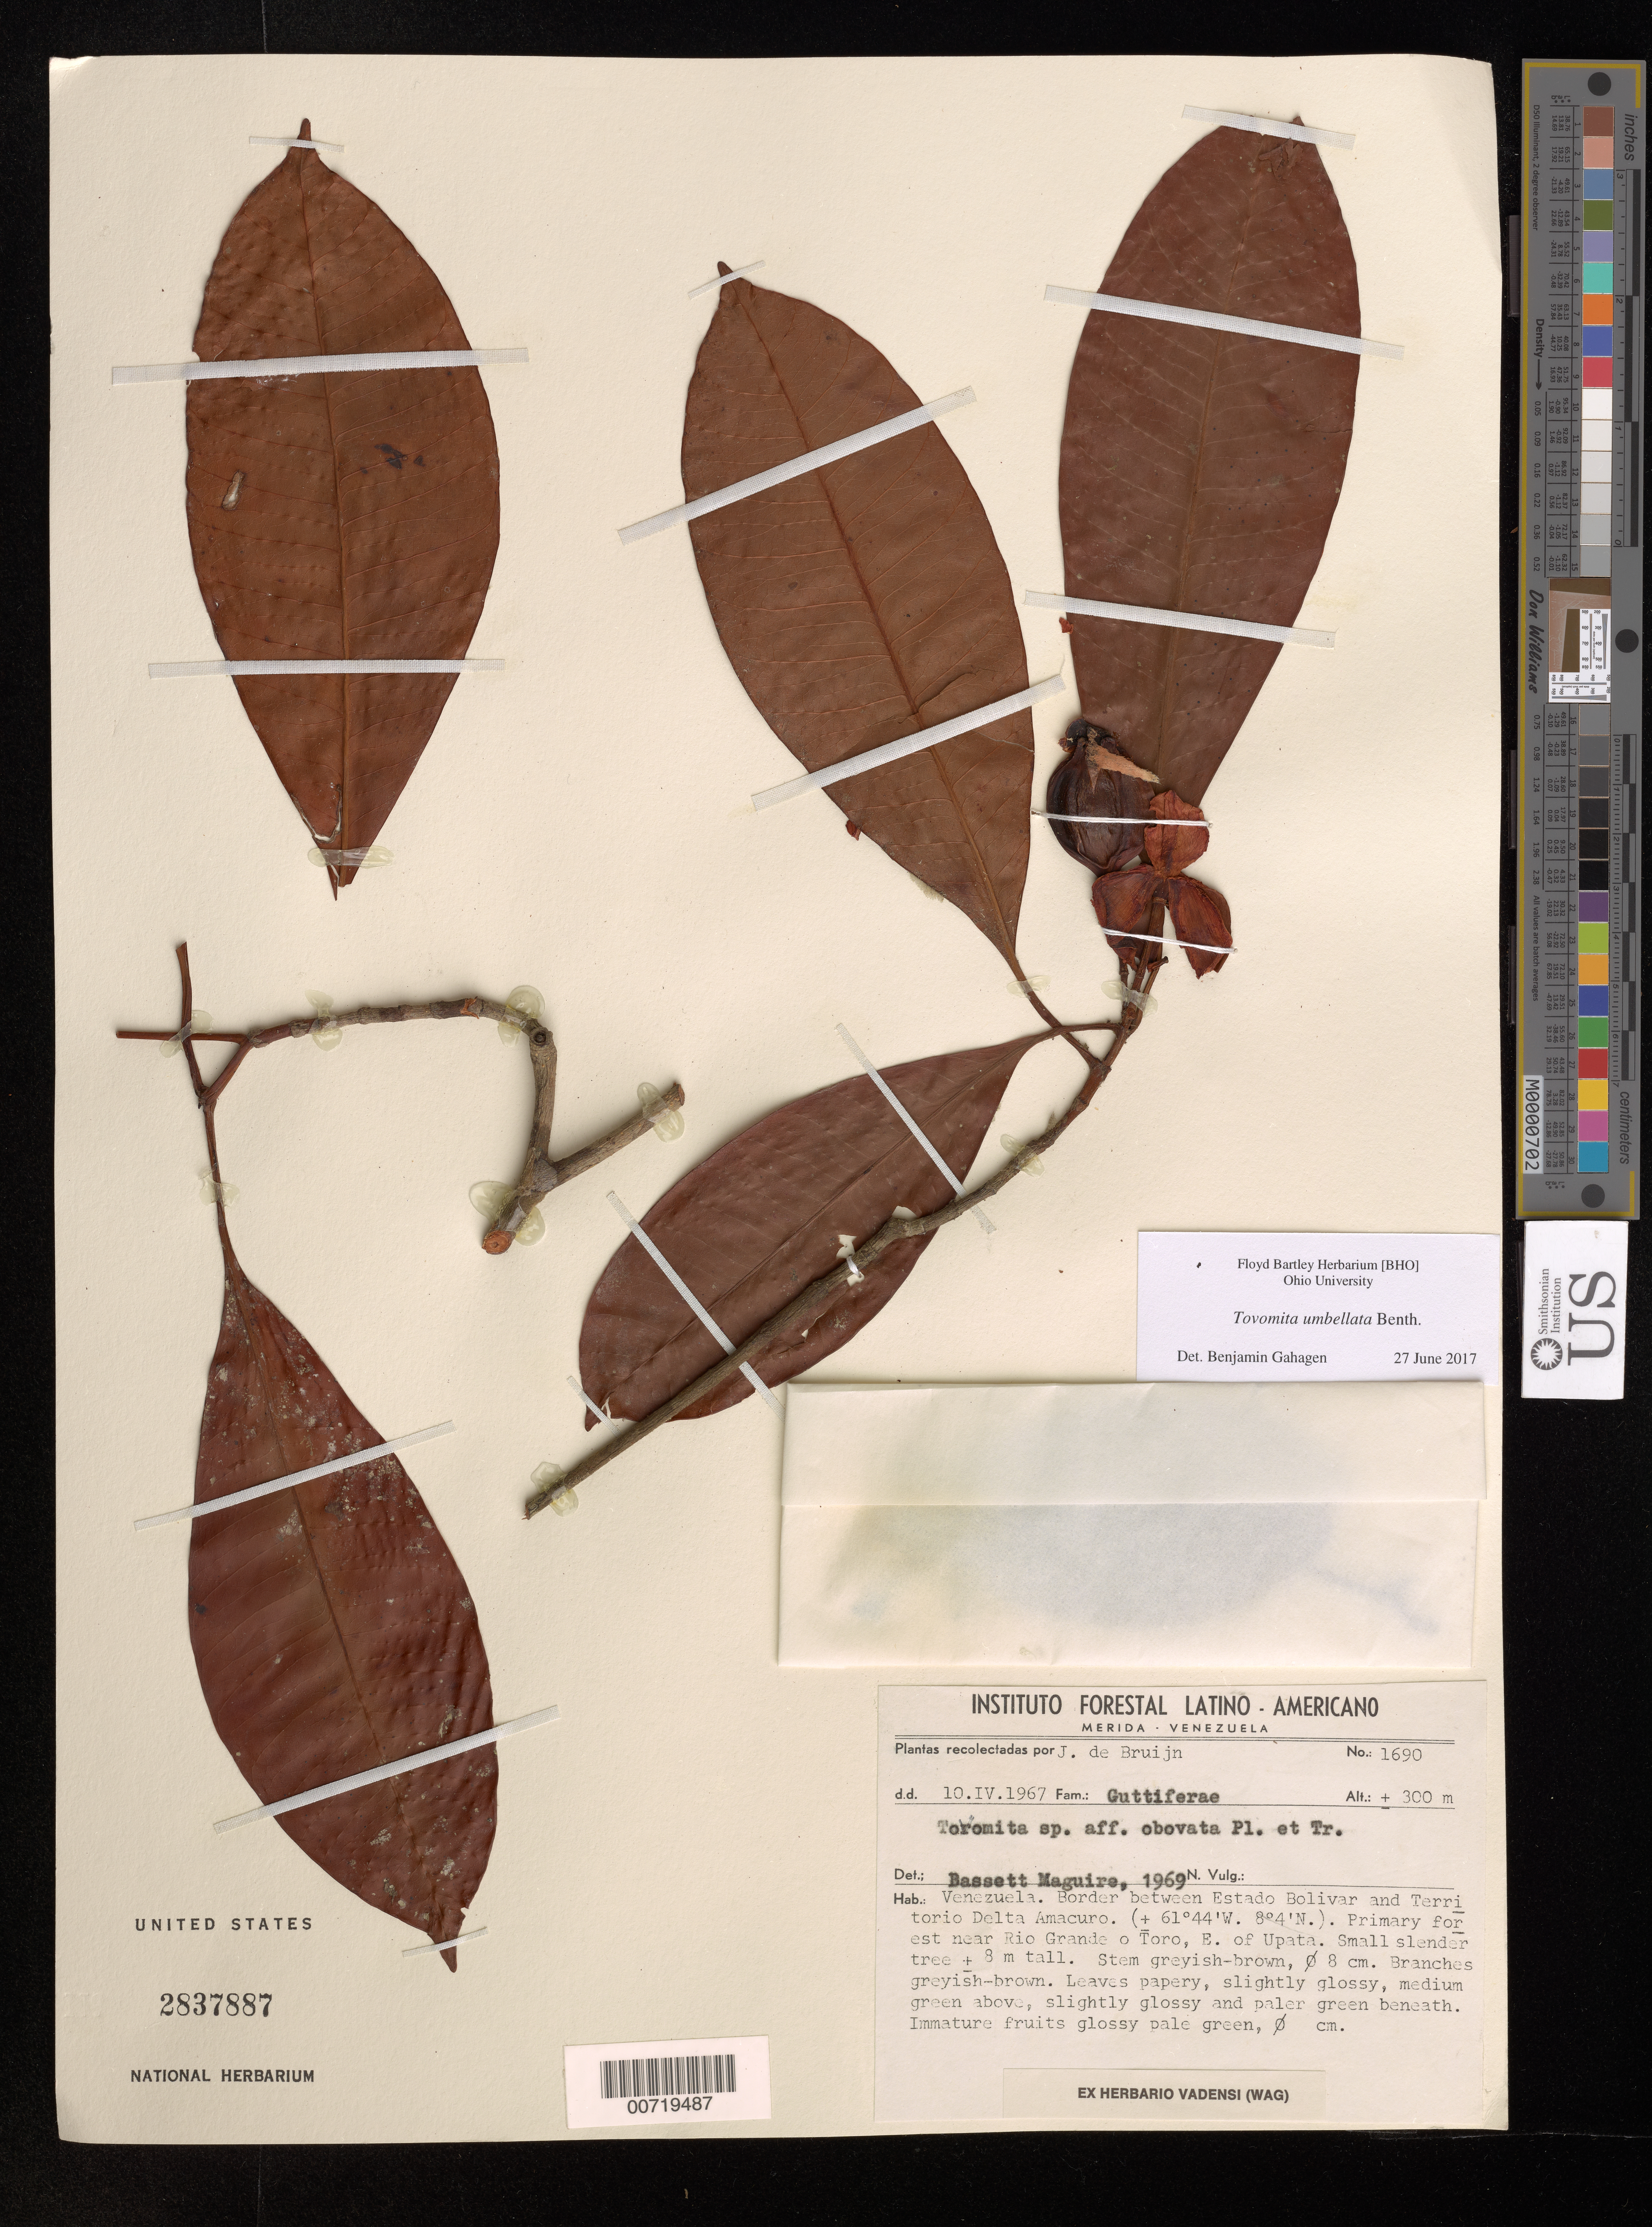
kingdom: Plantae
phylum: Tracheophyta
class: Magnoliopsida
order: Malpighiales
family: Clusiaceae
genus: Tovomita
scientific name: Tovomita umbellata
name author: Benth.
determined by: Gahagen, Benjamin, (BHO), Ohio University (UNITED STATES)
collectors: J. Bruijn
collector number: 1690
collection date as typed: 10-Apr-67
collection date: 1967-04-10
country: Venezuela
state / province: Bolívar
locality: Estado Bolívar and Territorío Delta Amacuro border, near Río Grande o Toro, E of Upata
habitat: Primary forest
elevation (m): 300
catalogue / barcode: US 2837887